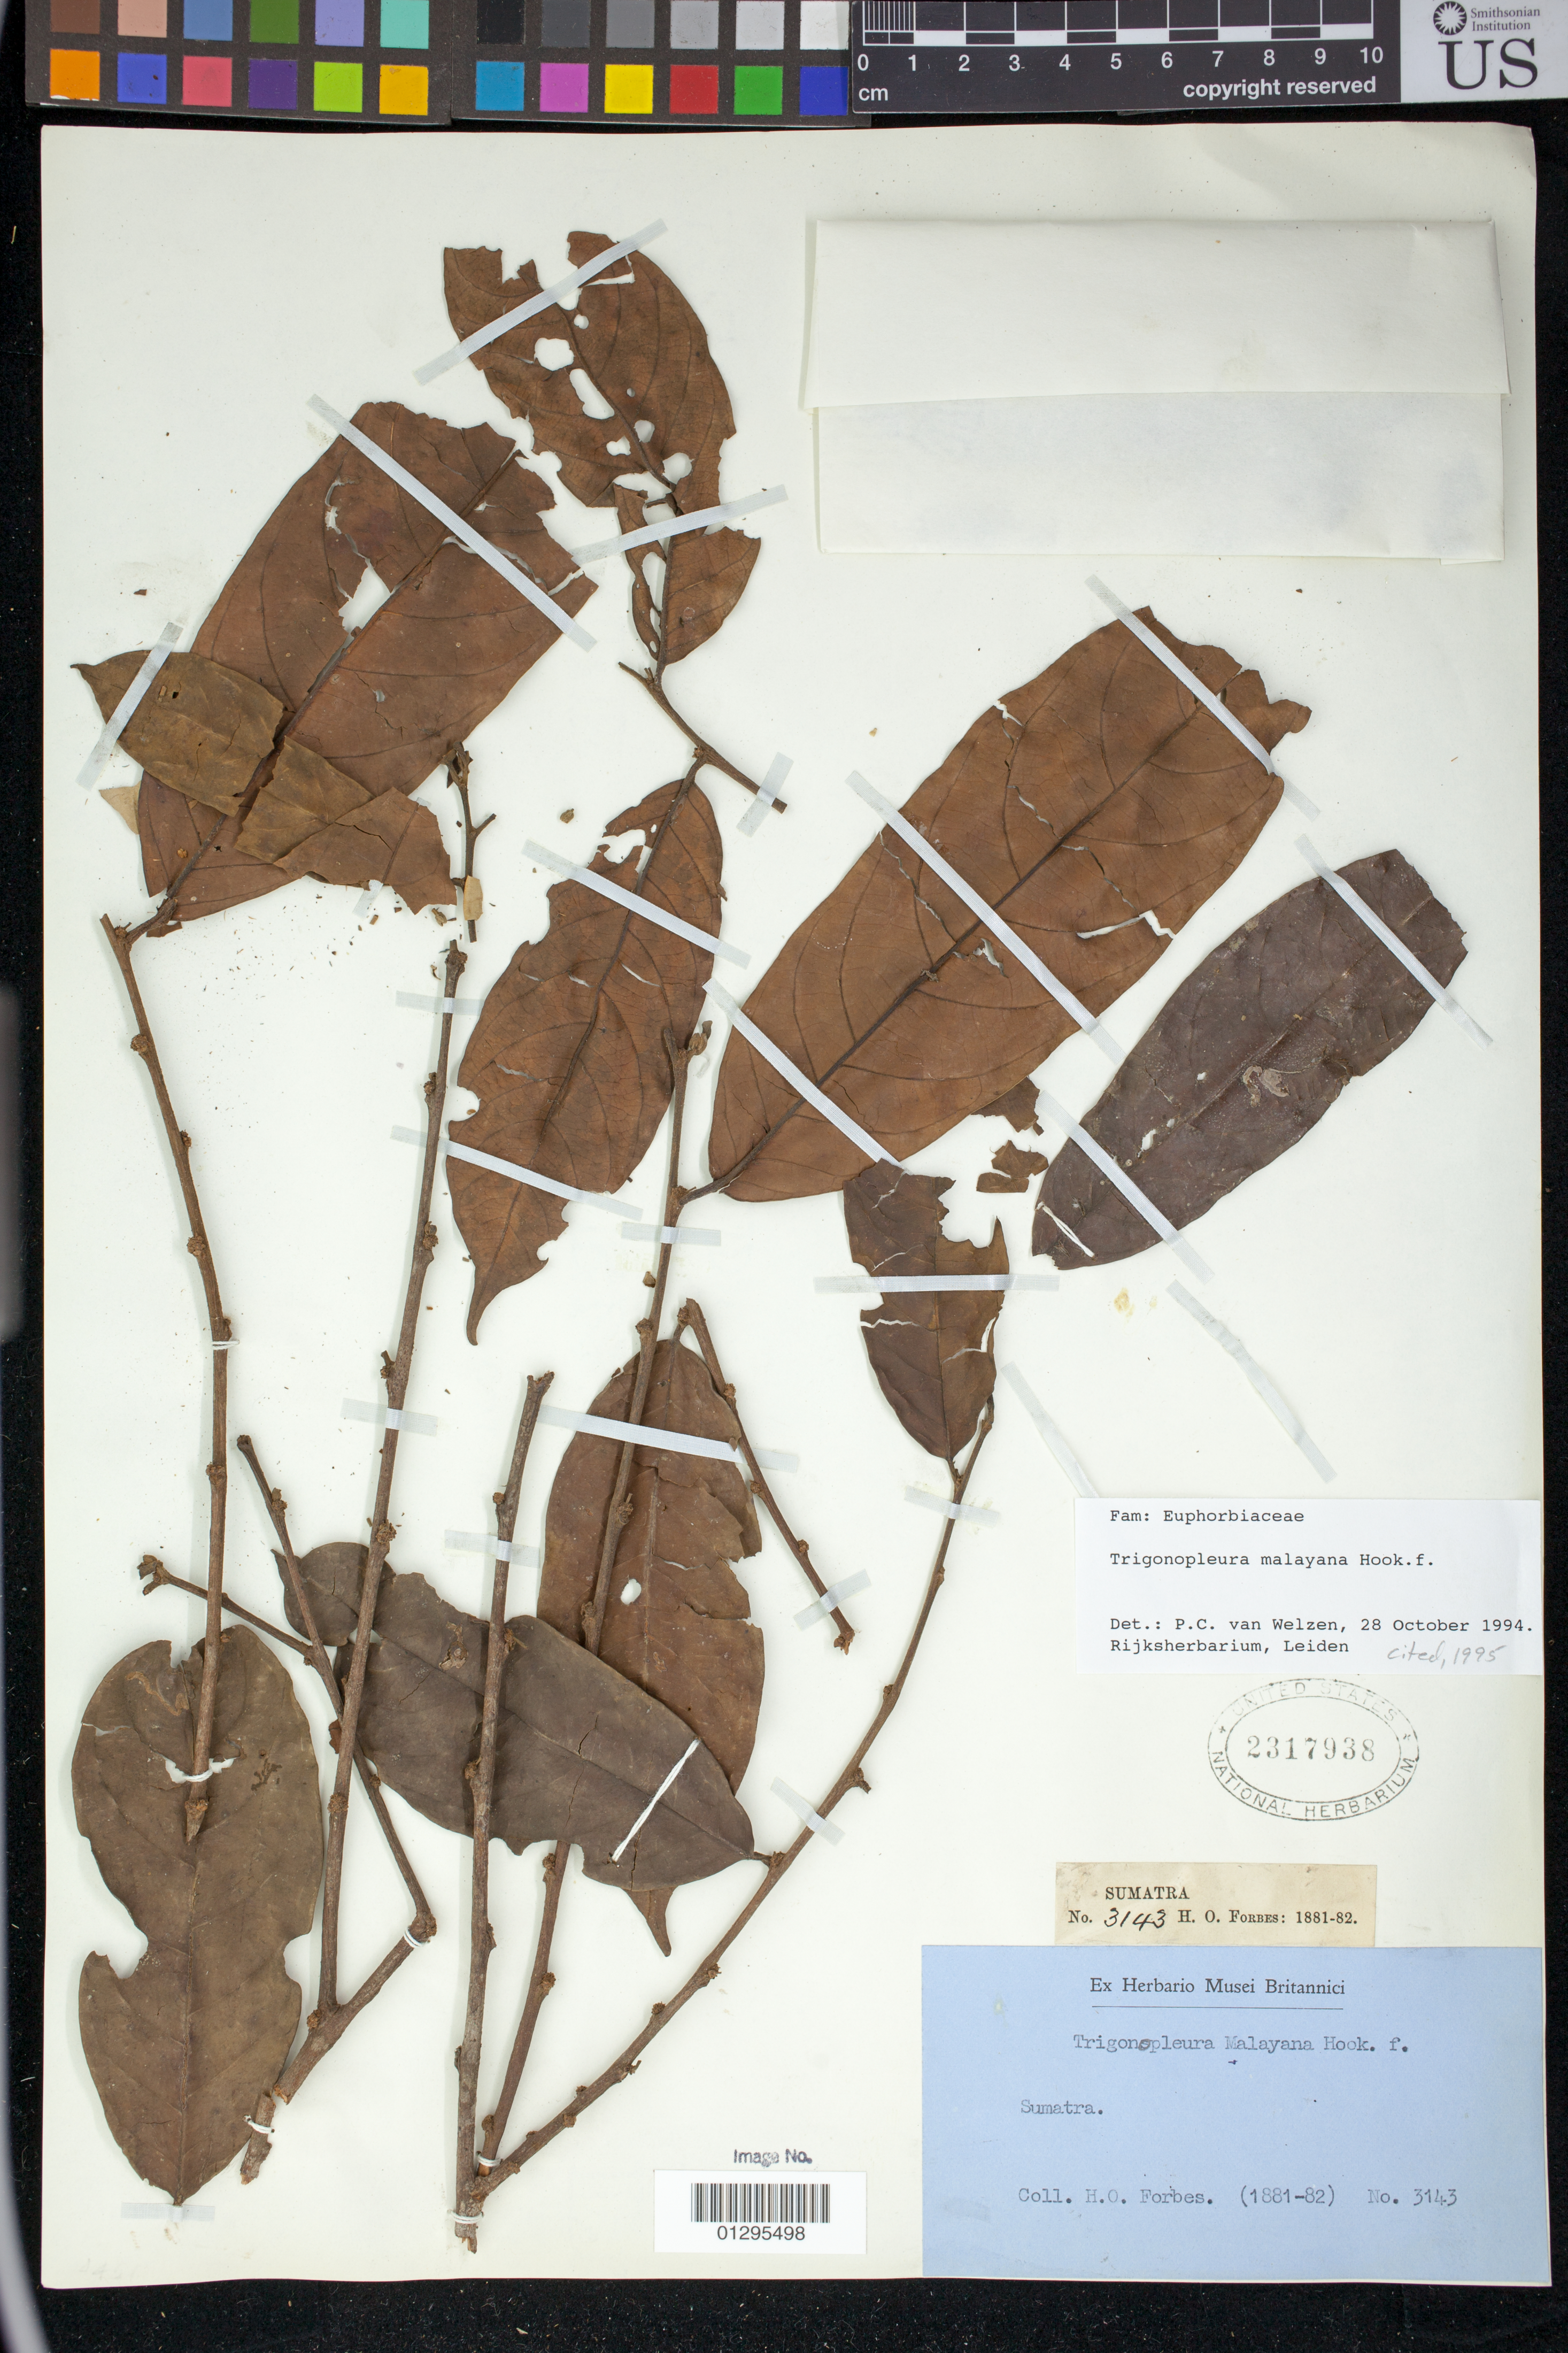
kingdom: Plantae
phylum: Tracheophyta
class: Magnoliopsida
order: Malpighiales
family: Peraceae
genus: Trigonopleura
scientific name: Trigonopleura malayana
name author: Hook. f.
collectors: H. O. Forbes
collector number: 3143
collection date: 1881-01-01/1882-12-31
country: Indonesia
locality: Sumatra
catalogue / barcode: US 2317938